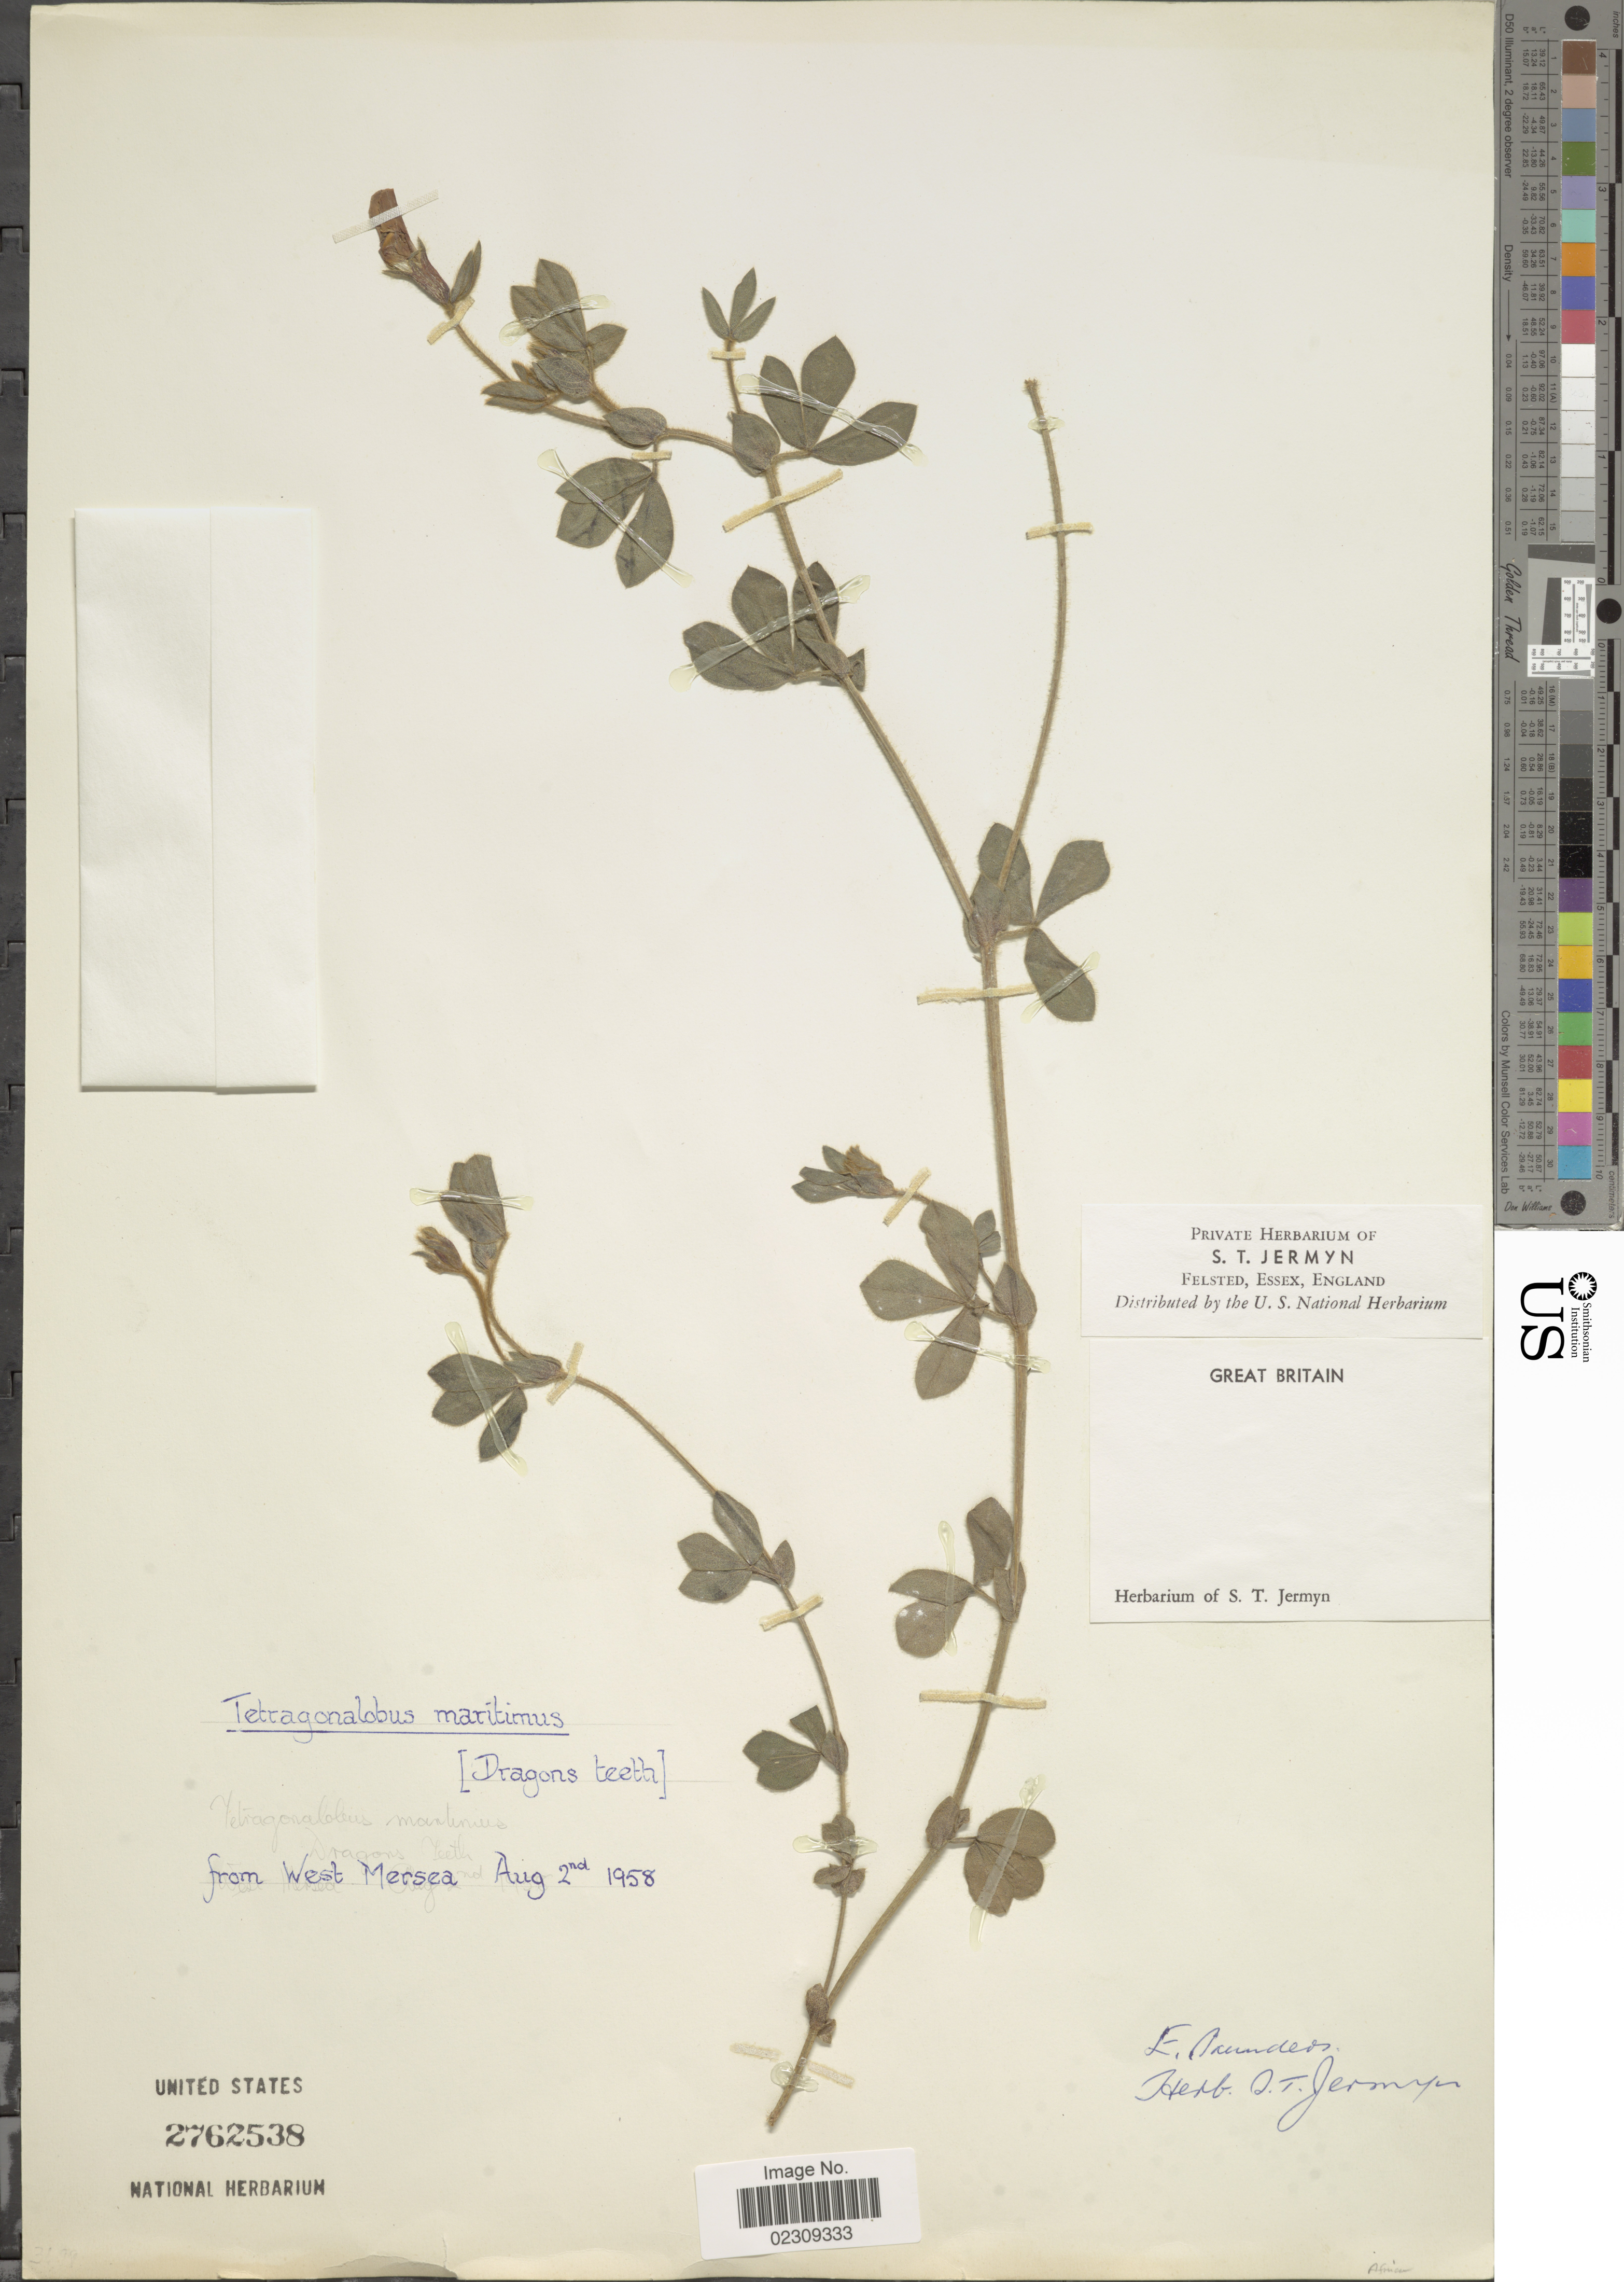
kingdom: Plantae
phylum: Tracheophyta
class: Magnoliopsida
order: Fabales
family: Fabaceae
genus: Tetragonolobus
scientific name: Tetragonolobus maritimus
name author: (L.) Roth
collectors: ex herb. S. T. Jermyn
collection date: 1958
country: United Kingdom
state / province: England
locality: Great Britain, West Mersea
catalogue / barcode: US 2762538